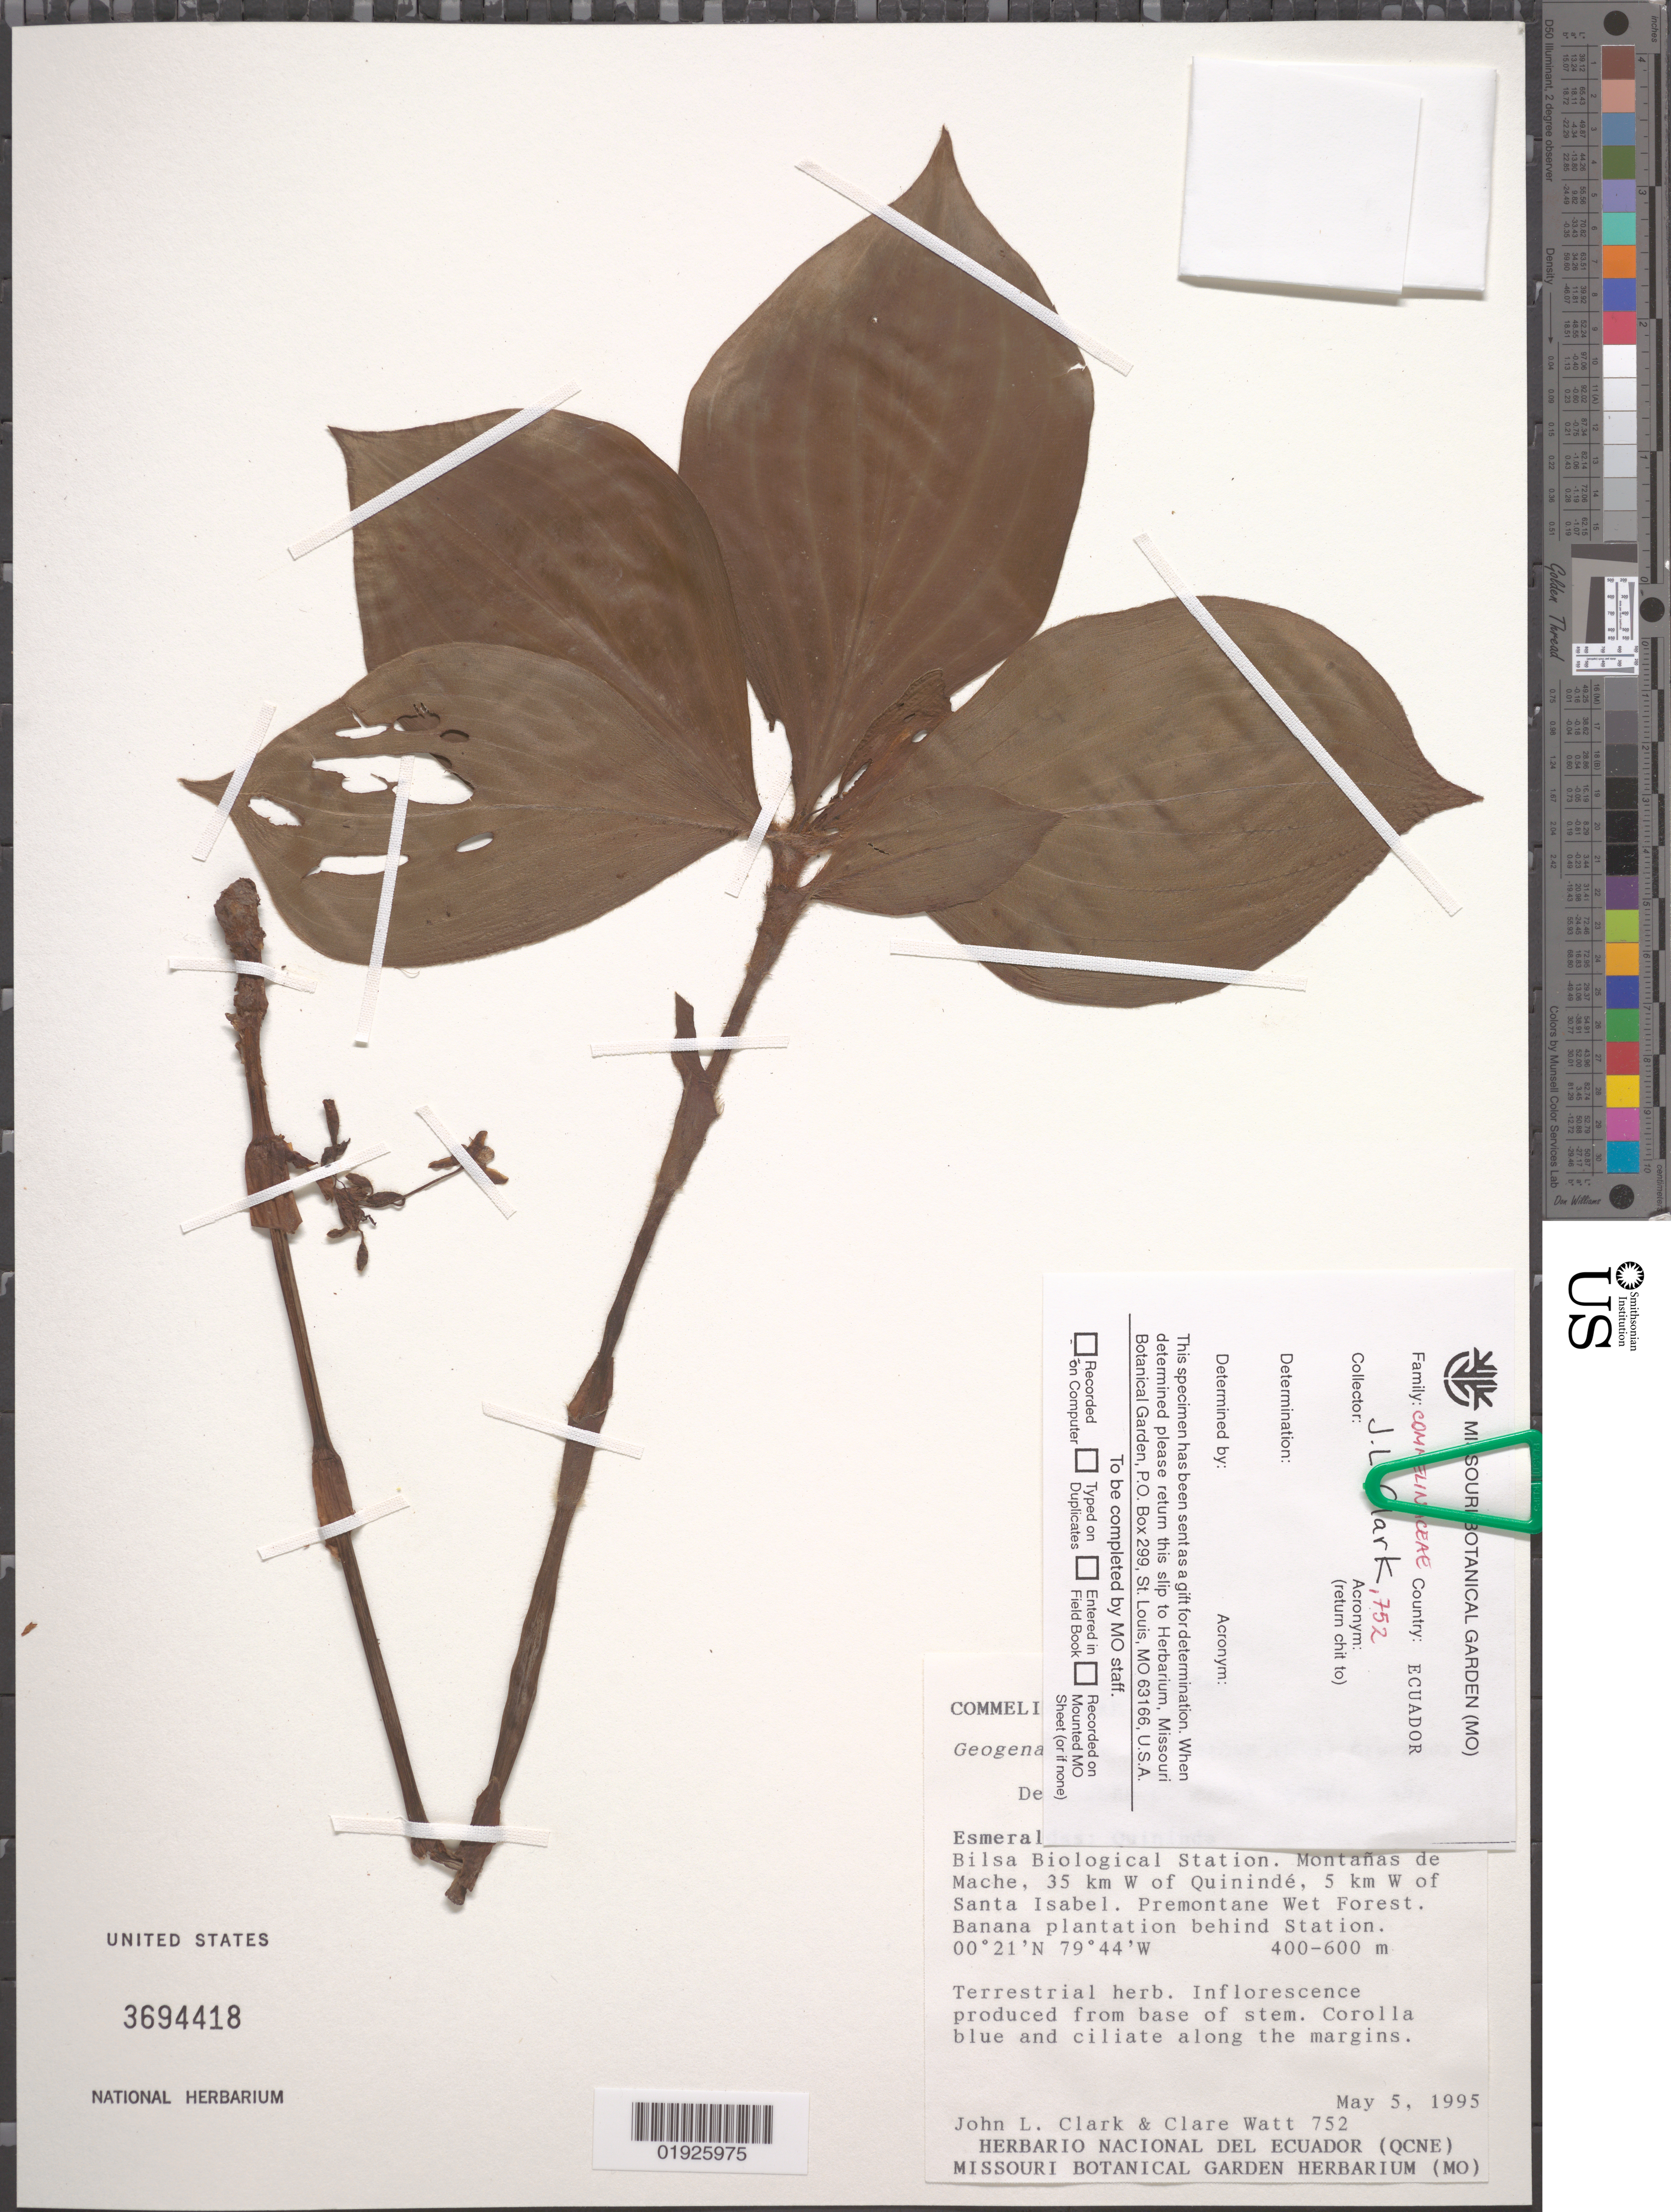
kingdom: Plantae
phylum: Tracheophyta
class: Liliopsida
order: Commelinales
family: Commelinaceae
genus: Geogenanthus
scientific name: Geogenanthus rhizanthus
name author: (Ule) G. Brückn.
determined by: Clark, J. L., (SEL), The Marie Selby Botanical Garden (UNITED STATES)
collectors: J. L. Clark & C. Watt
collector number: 752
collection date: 1995-05-05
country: Ecuador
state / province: Esmeraldas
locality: Quininde Cantón. Bilsa Biological Station. Montañas de Mache, 35 km W of Quinindé, 5 km W of Santa Isabel. Banana plantation behind Station.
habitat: Premontane wet forest.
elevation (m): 400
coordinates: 00 21 N, 79 44 W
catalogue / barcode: US 3694418